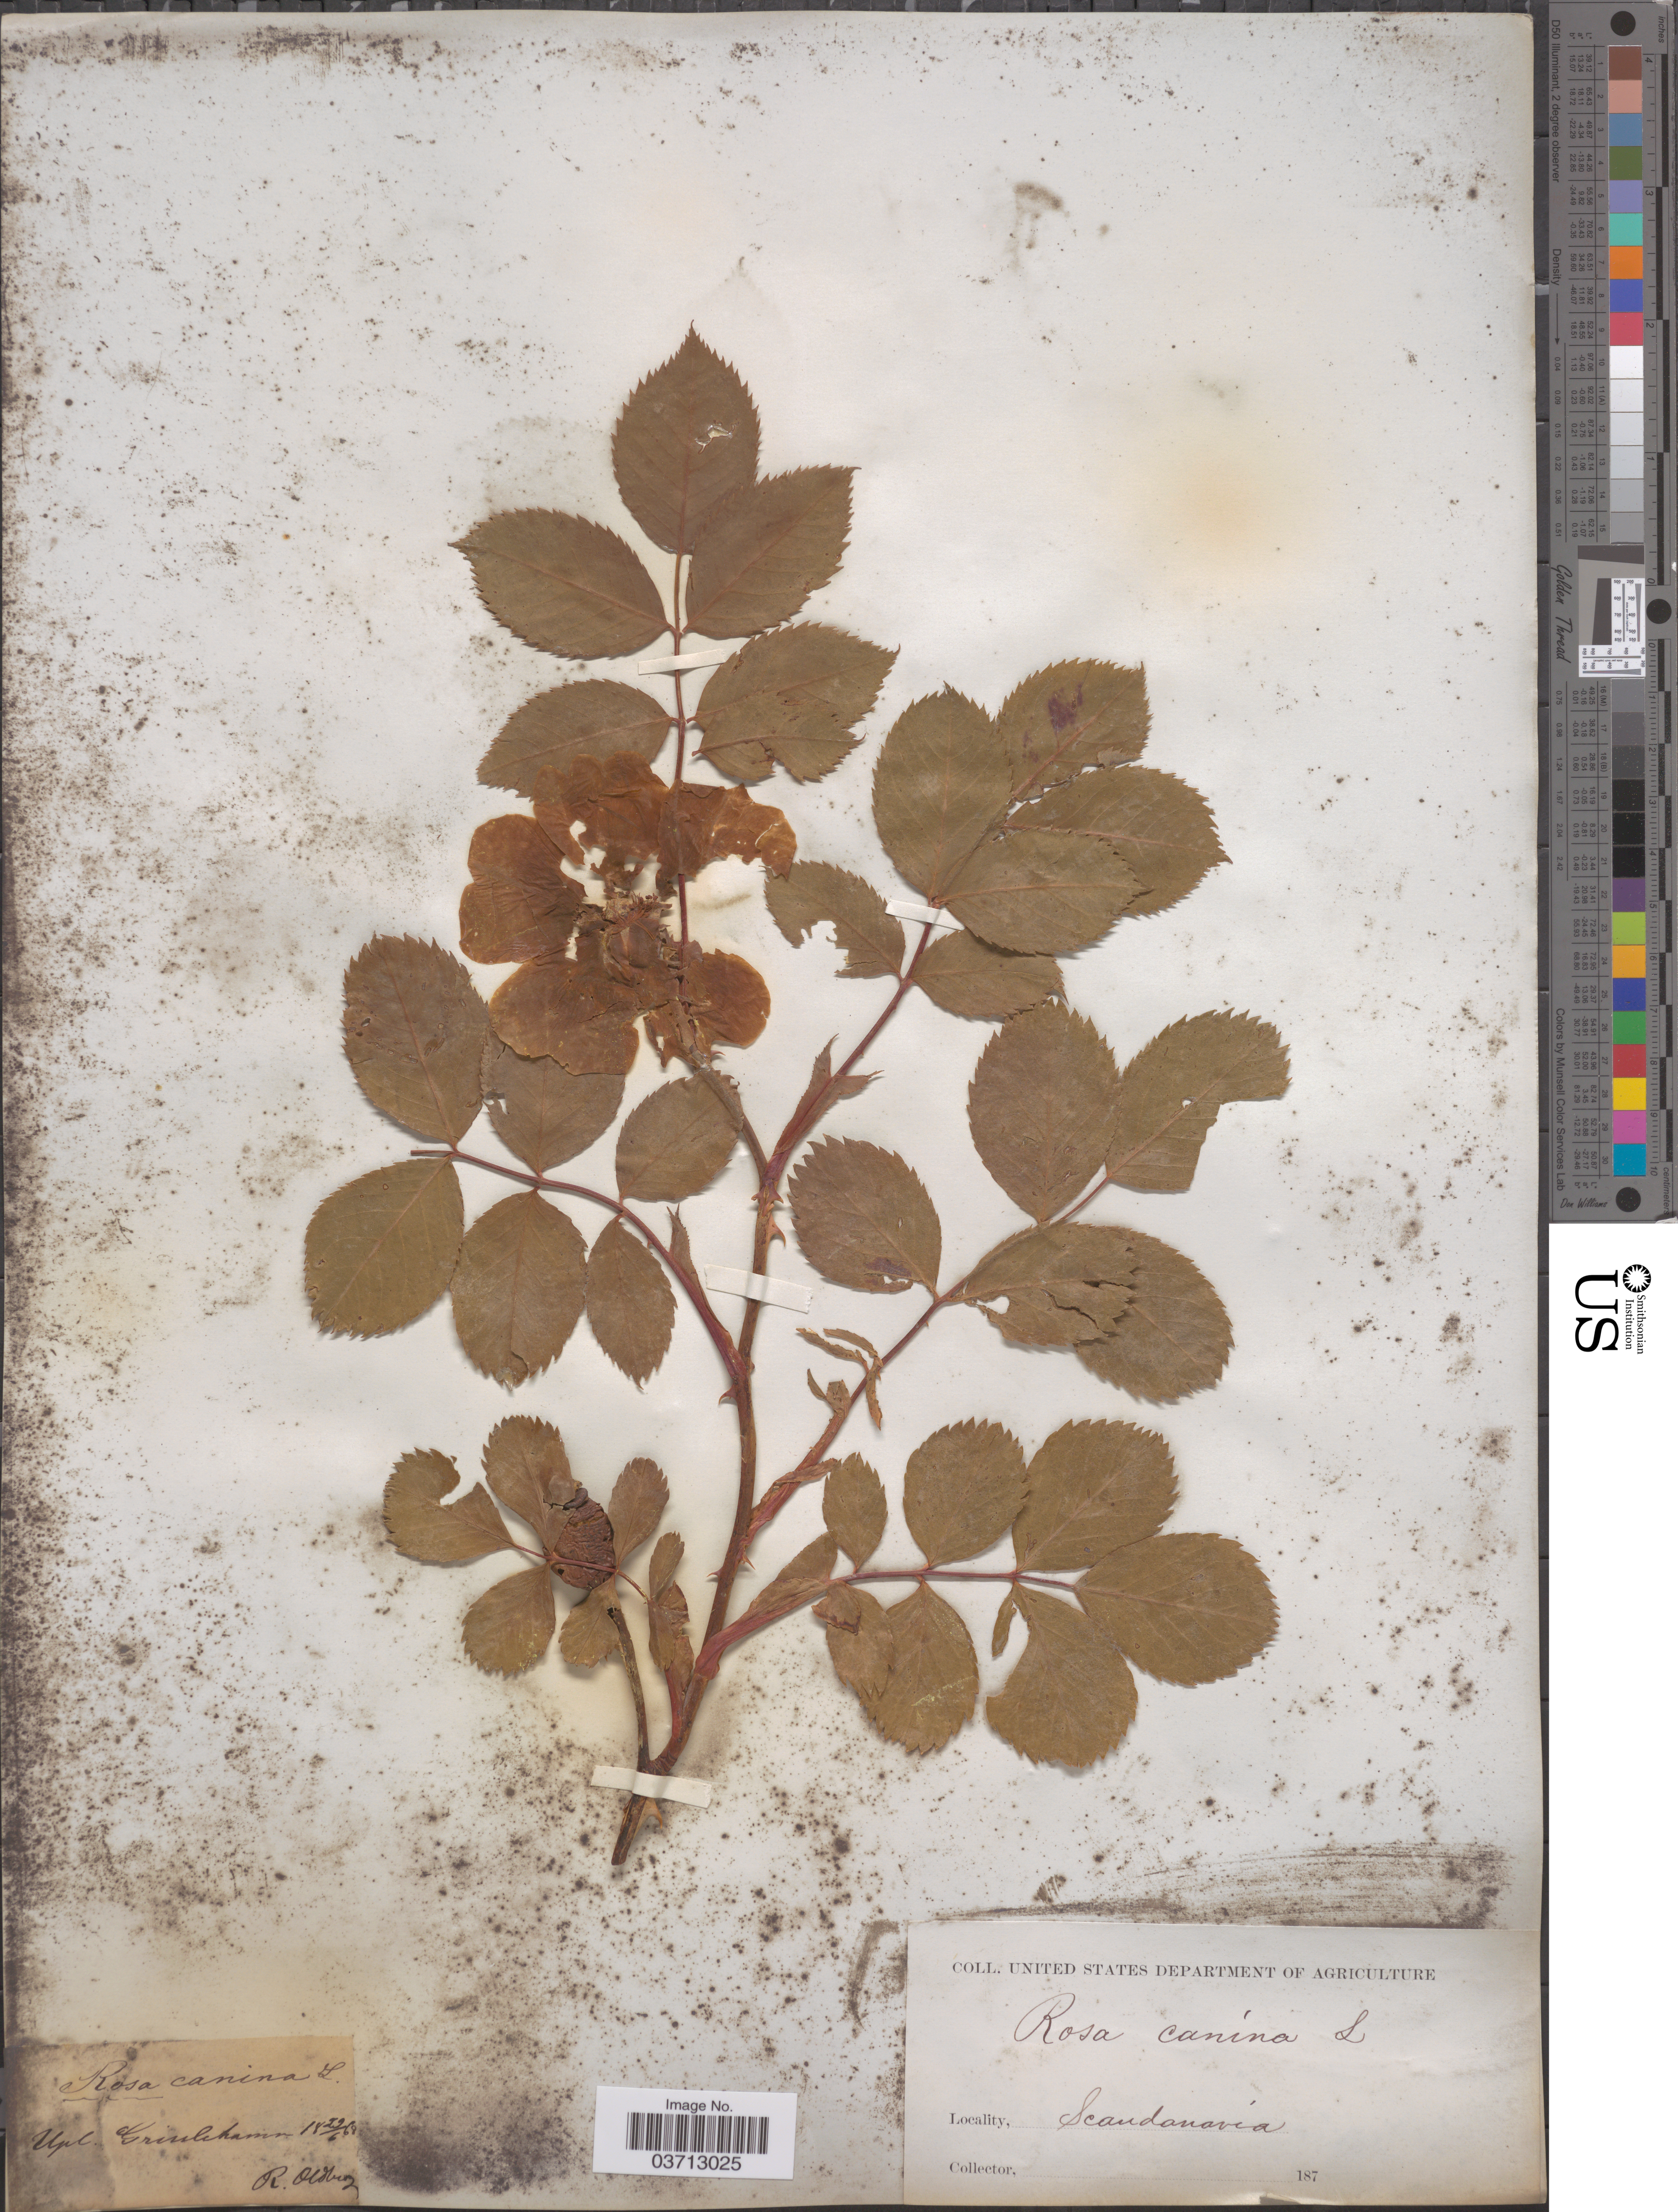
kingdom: Plantae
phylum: Tracheophyta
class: Magnoliopsida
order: Rosales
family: Rosaceae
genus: Rosa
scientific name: Rosa canina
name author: L.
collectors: R. Oldberg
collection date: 1868-06-22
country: Sweden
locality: Upl. Grisslehamn. Scandanavia.